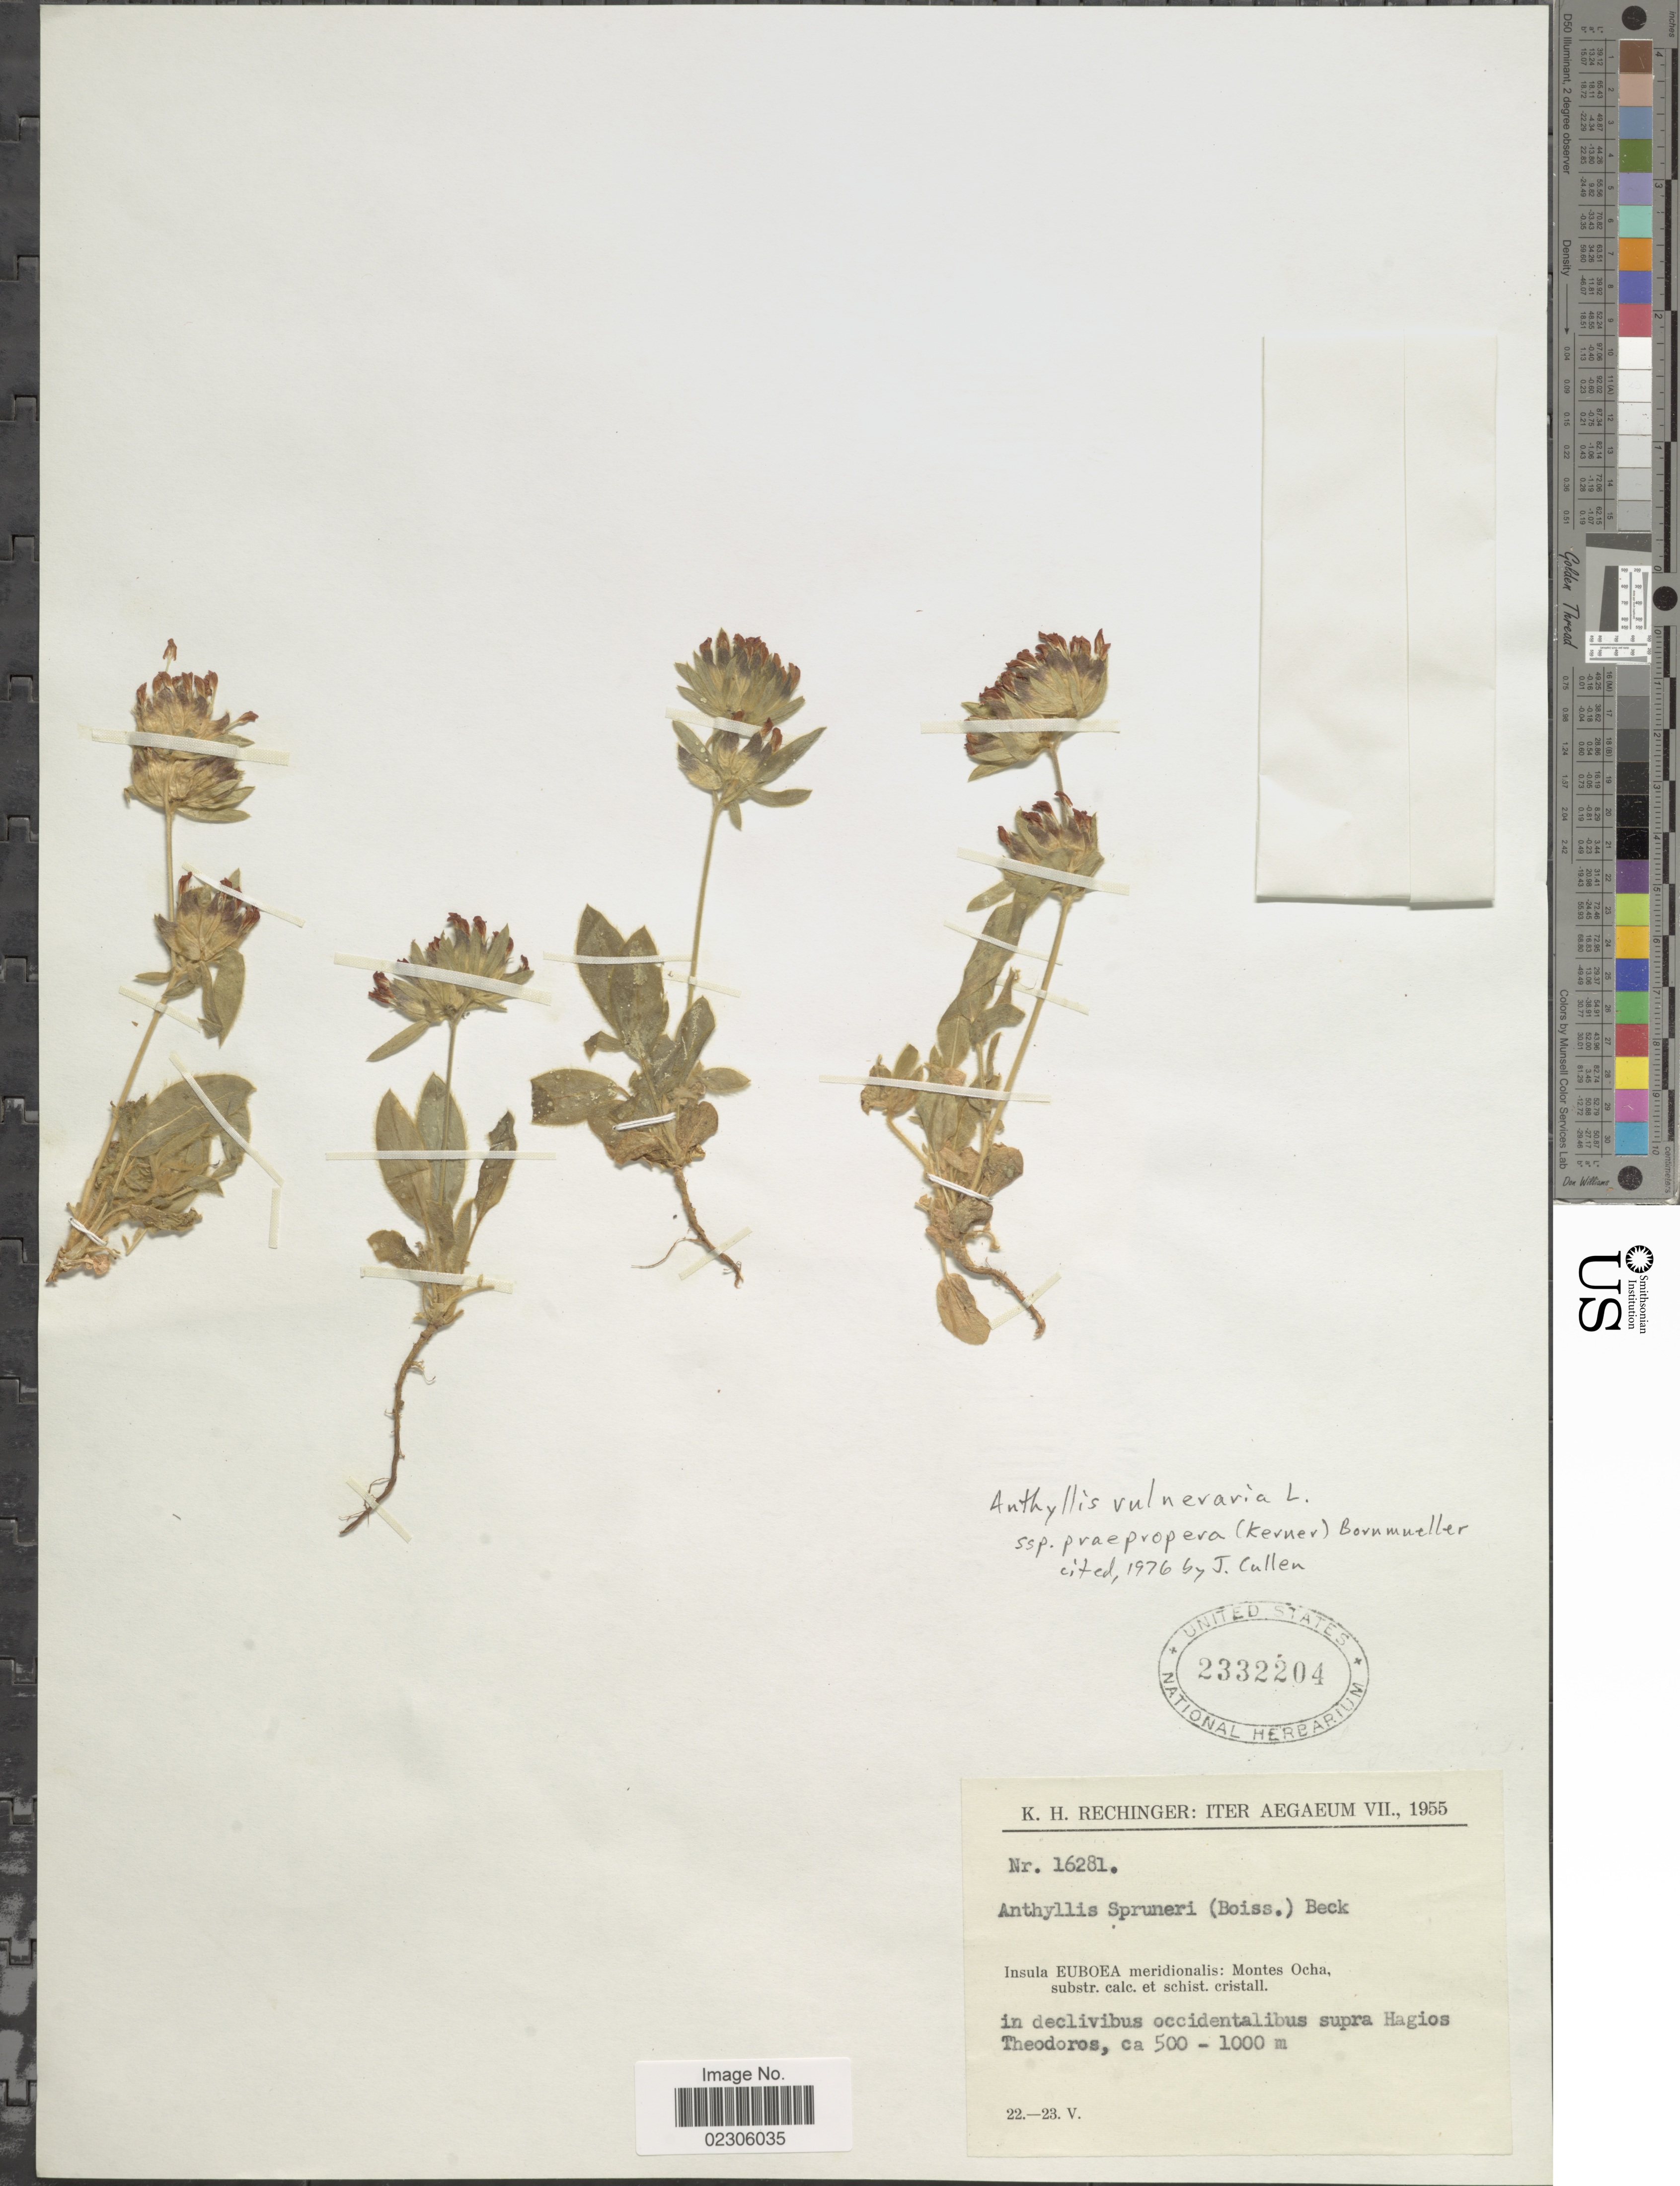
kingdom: Plantae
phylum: Tracheophyta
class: Magnoliopsida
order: Fabales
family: Fabaceae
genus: Anthyllis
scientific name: Anthyllis vulneraria subsp. praepropera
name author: Bornm.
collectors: K. H. Rechinger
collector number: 16281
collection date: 1955-07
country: Greece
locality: Aegaeum, Insula Euboea meridionalis, Montes Ocha, supra Hagios Theodoros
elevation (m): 500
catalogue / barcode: US 2332204